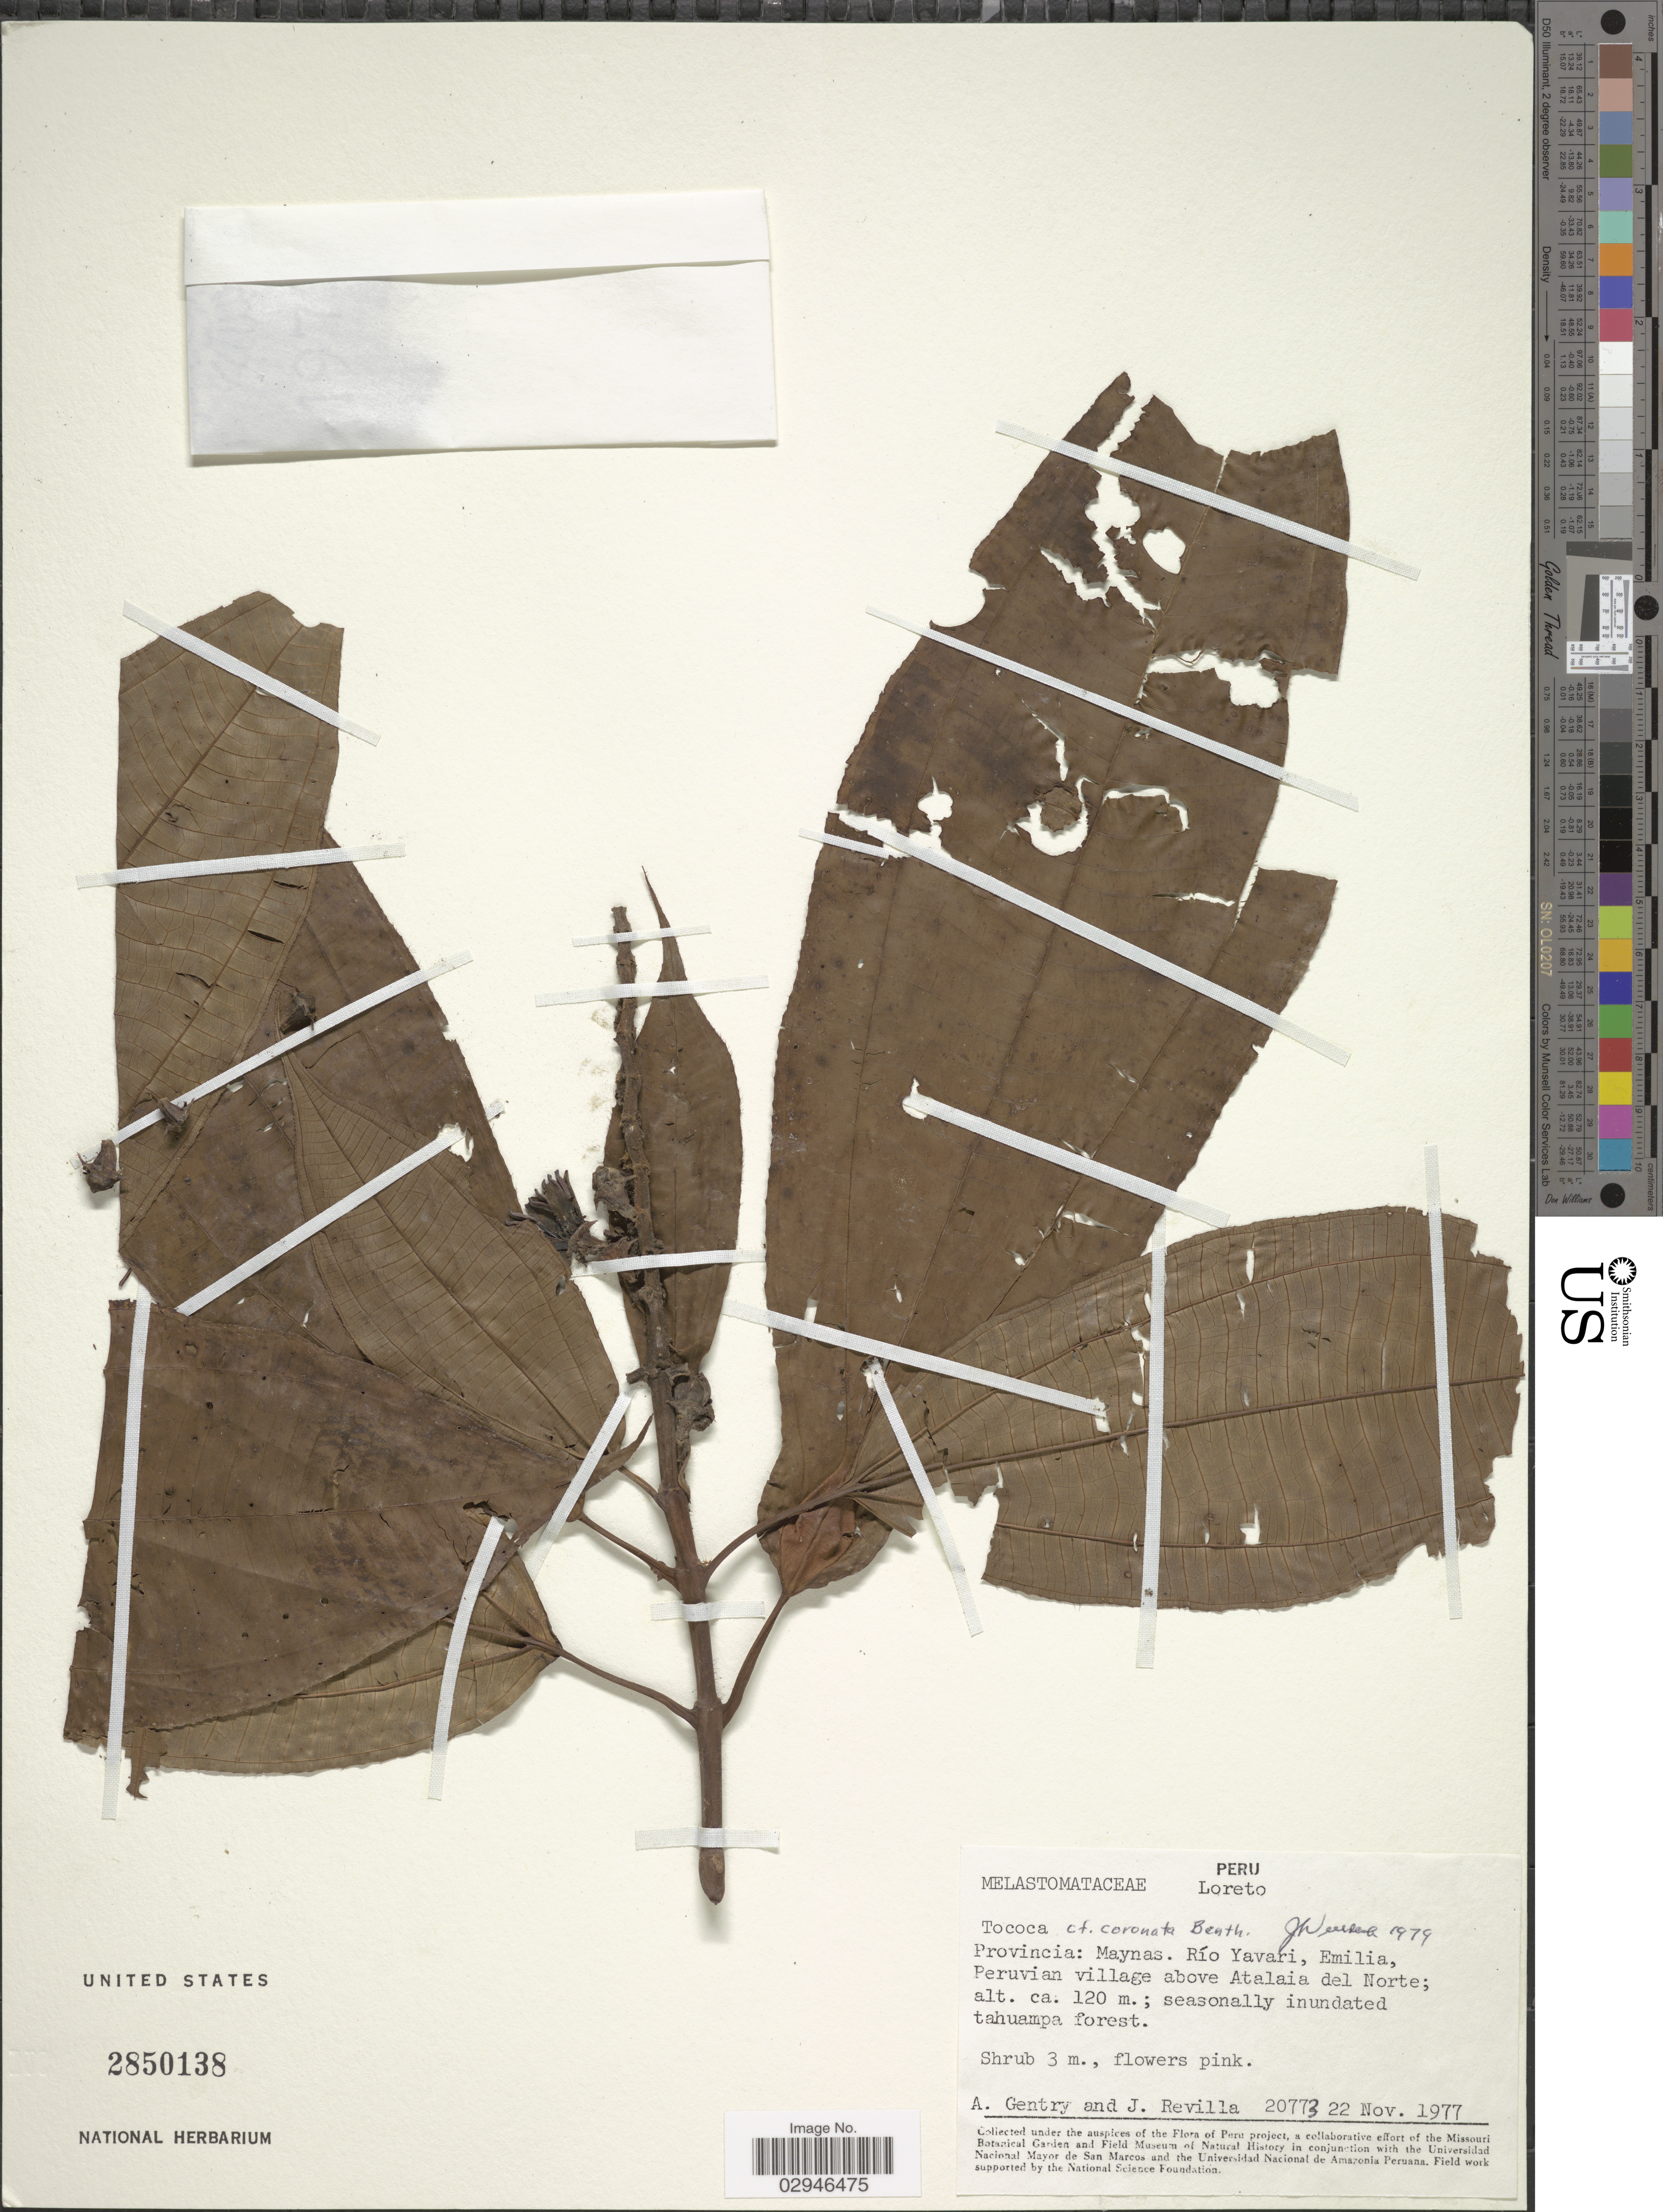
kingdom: Plantae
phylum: Tracheophyta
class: Magnoliopsida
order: Myrtales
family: Melastomataceae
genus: Tococa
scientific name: Tococa coronata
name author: Benth.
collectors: A. H. Gentry & J. Revilla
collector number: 20773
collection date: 1977-11-22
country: Peru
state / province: Loreto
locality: Provincia: Maynas, Río Yavari, Emilia, Peruvian village above Atalaia del Norte.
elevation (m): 120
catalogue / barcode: US 2850138